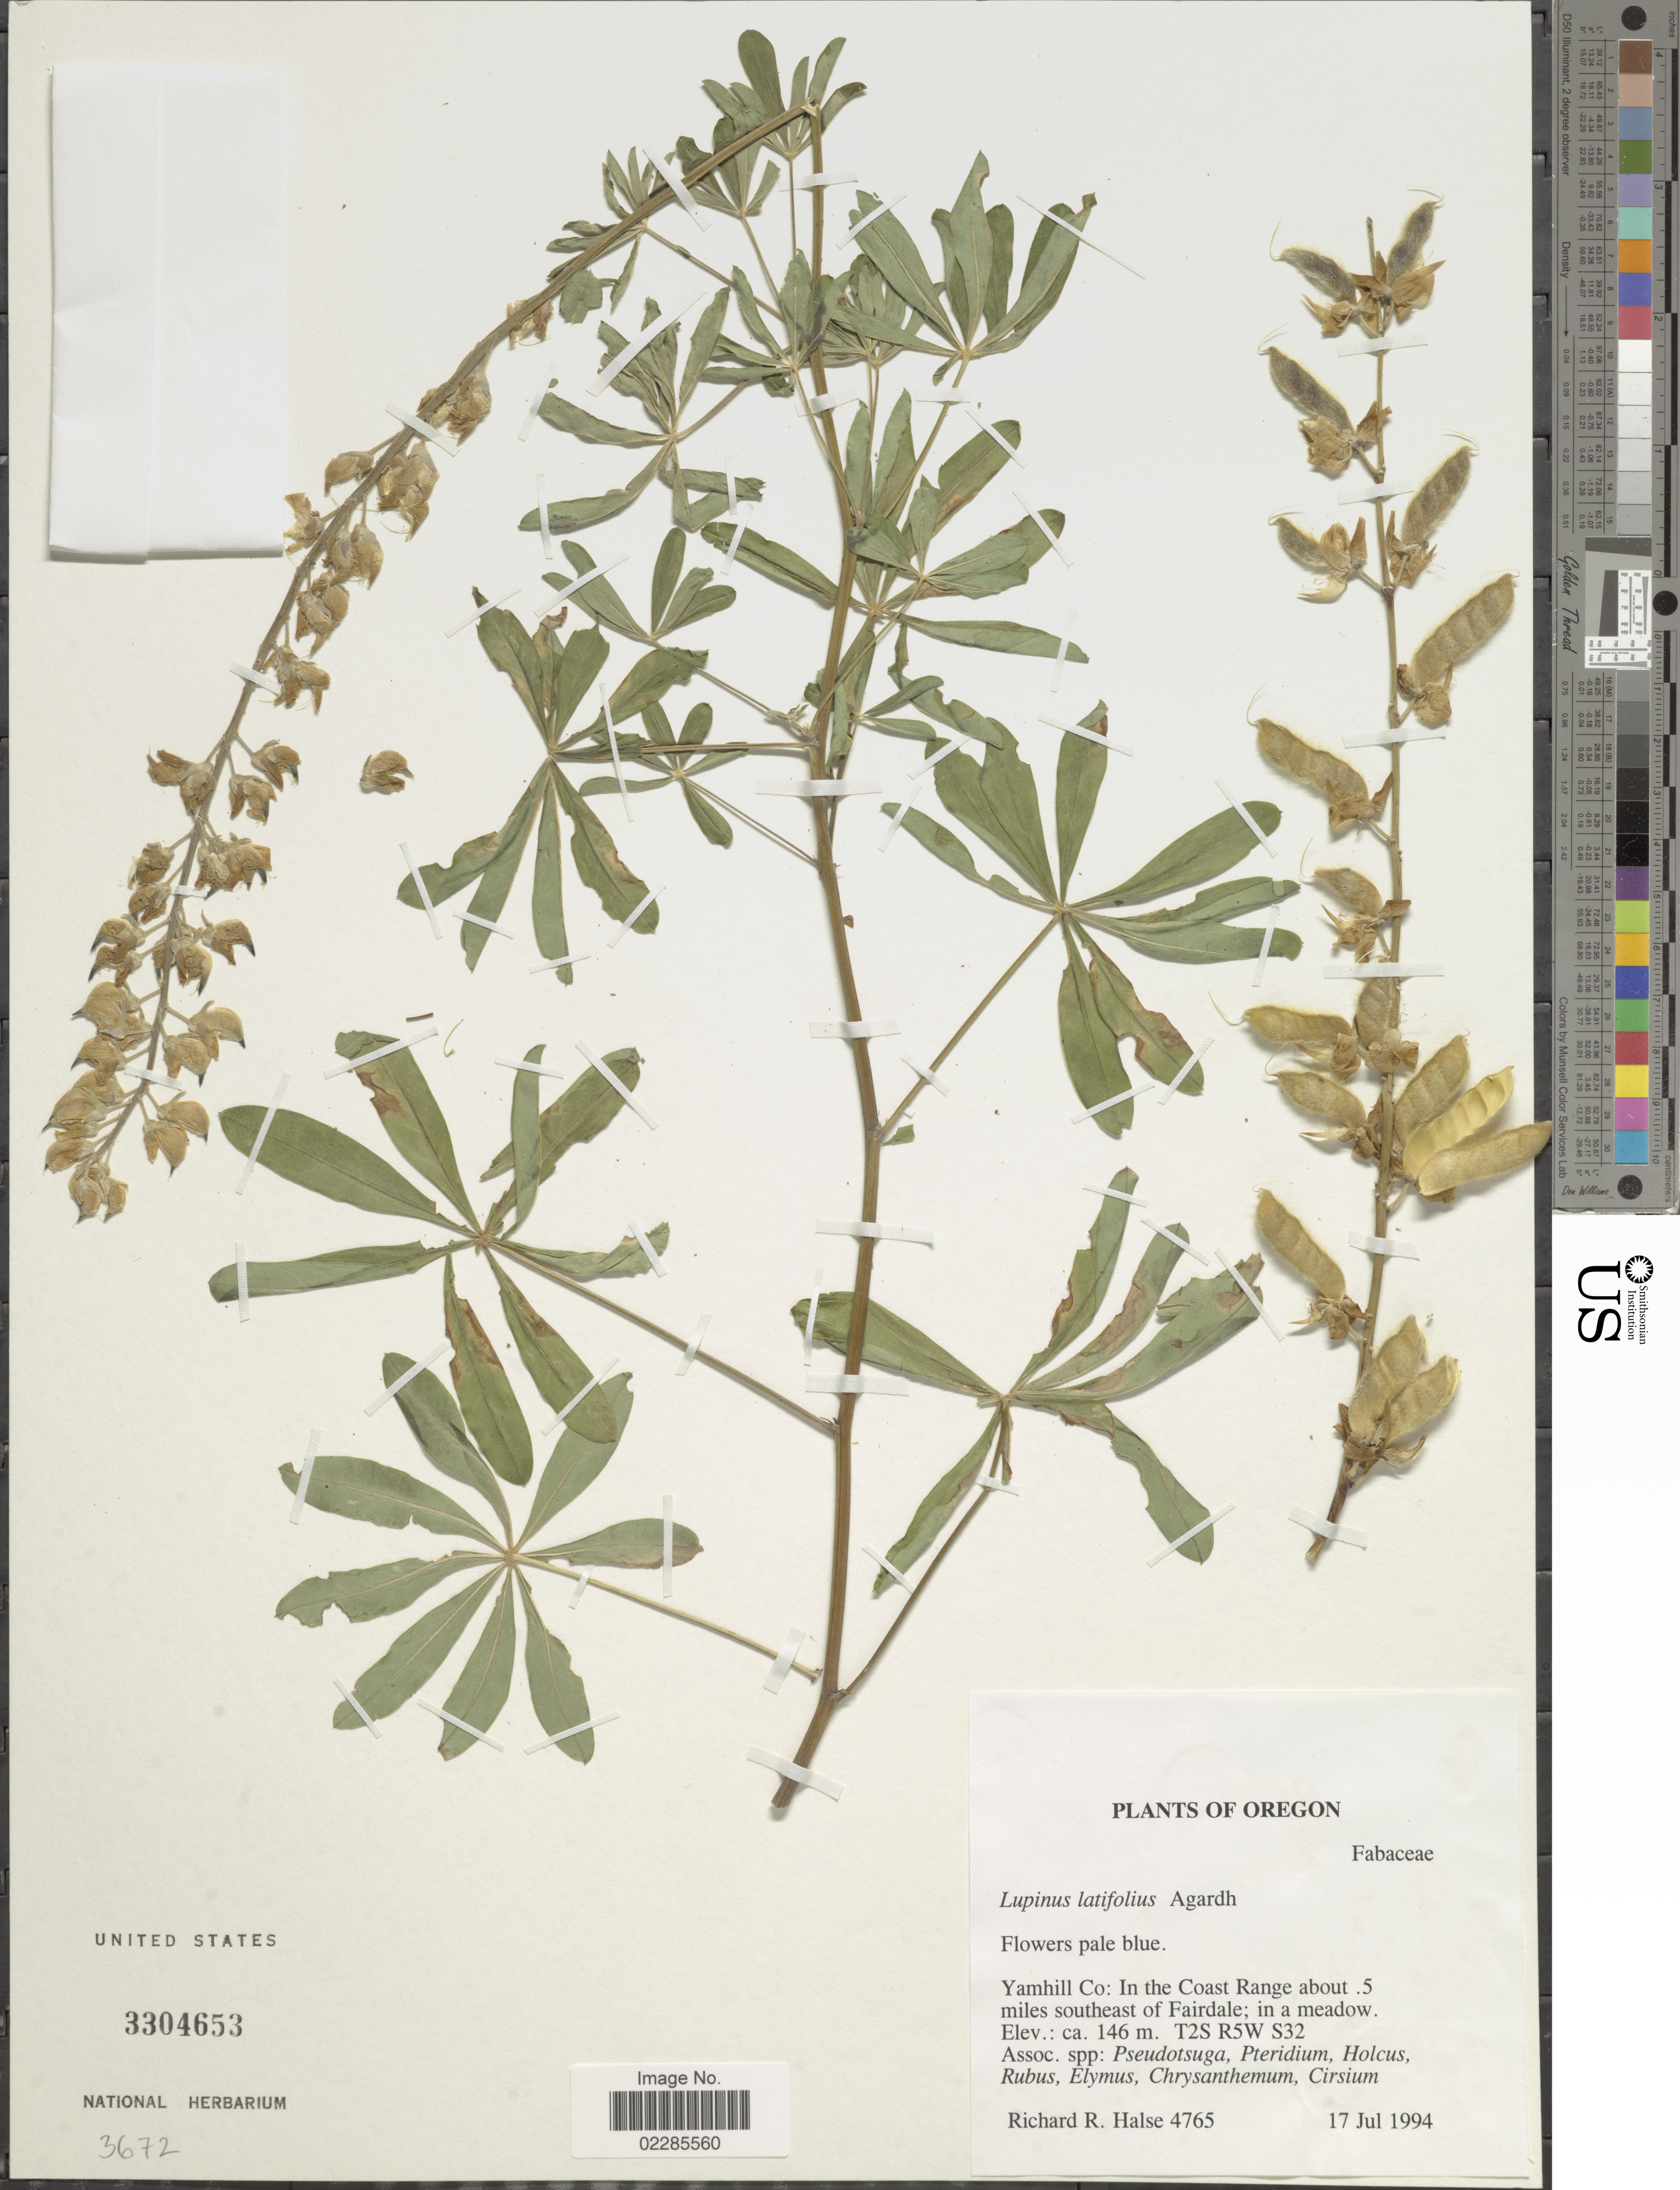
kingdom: Plantae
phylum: Tracheophyta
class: Magnoliopsida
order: Fabales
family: Fabaceae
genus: Lupinus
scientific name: Lupinus latifolius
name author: Lindl. ex J. Agardh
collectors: R. Halse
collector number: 4765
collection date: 1994-07-17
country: United States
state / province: Oregon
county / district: Yamhill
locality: Yamhill Co: In the Coast Range abou 5 miles southeast of Fairdale; in a meadow. T2S R5W S32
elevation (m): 146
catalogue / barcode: US 3304653